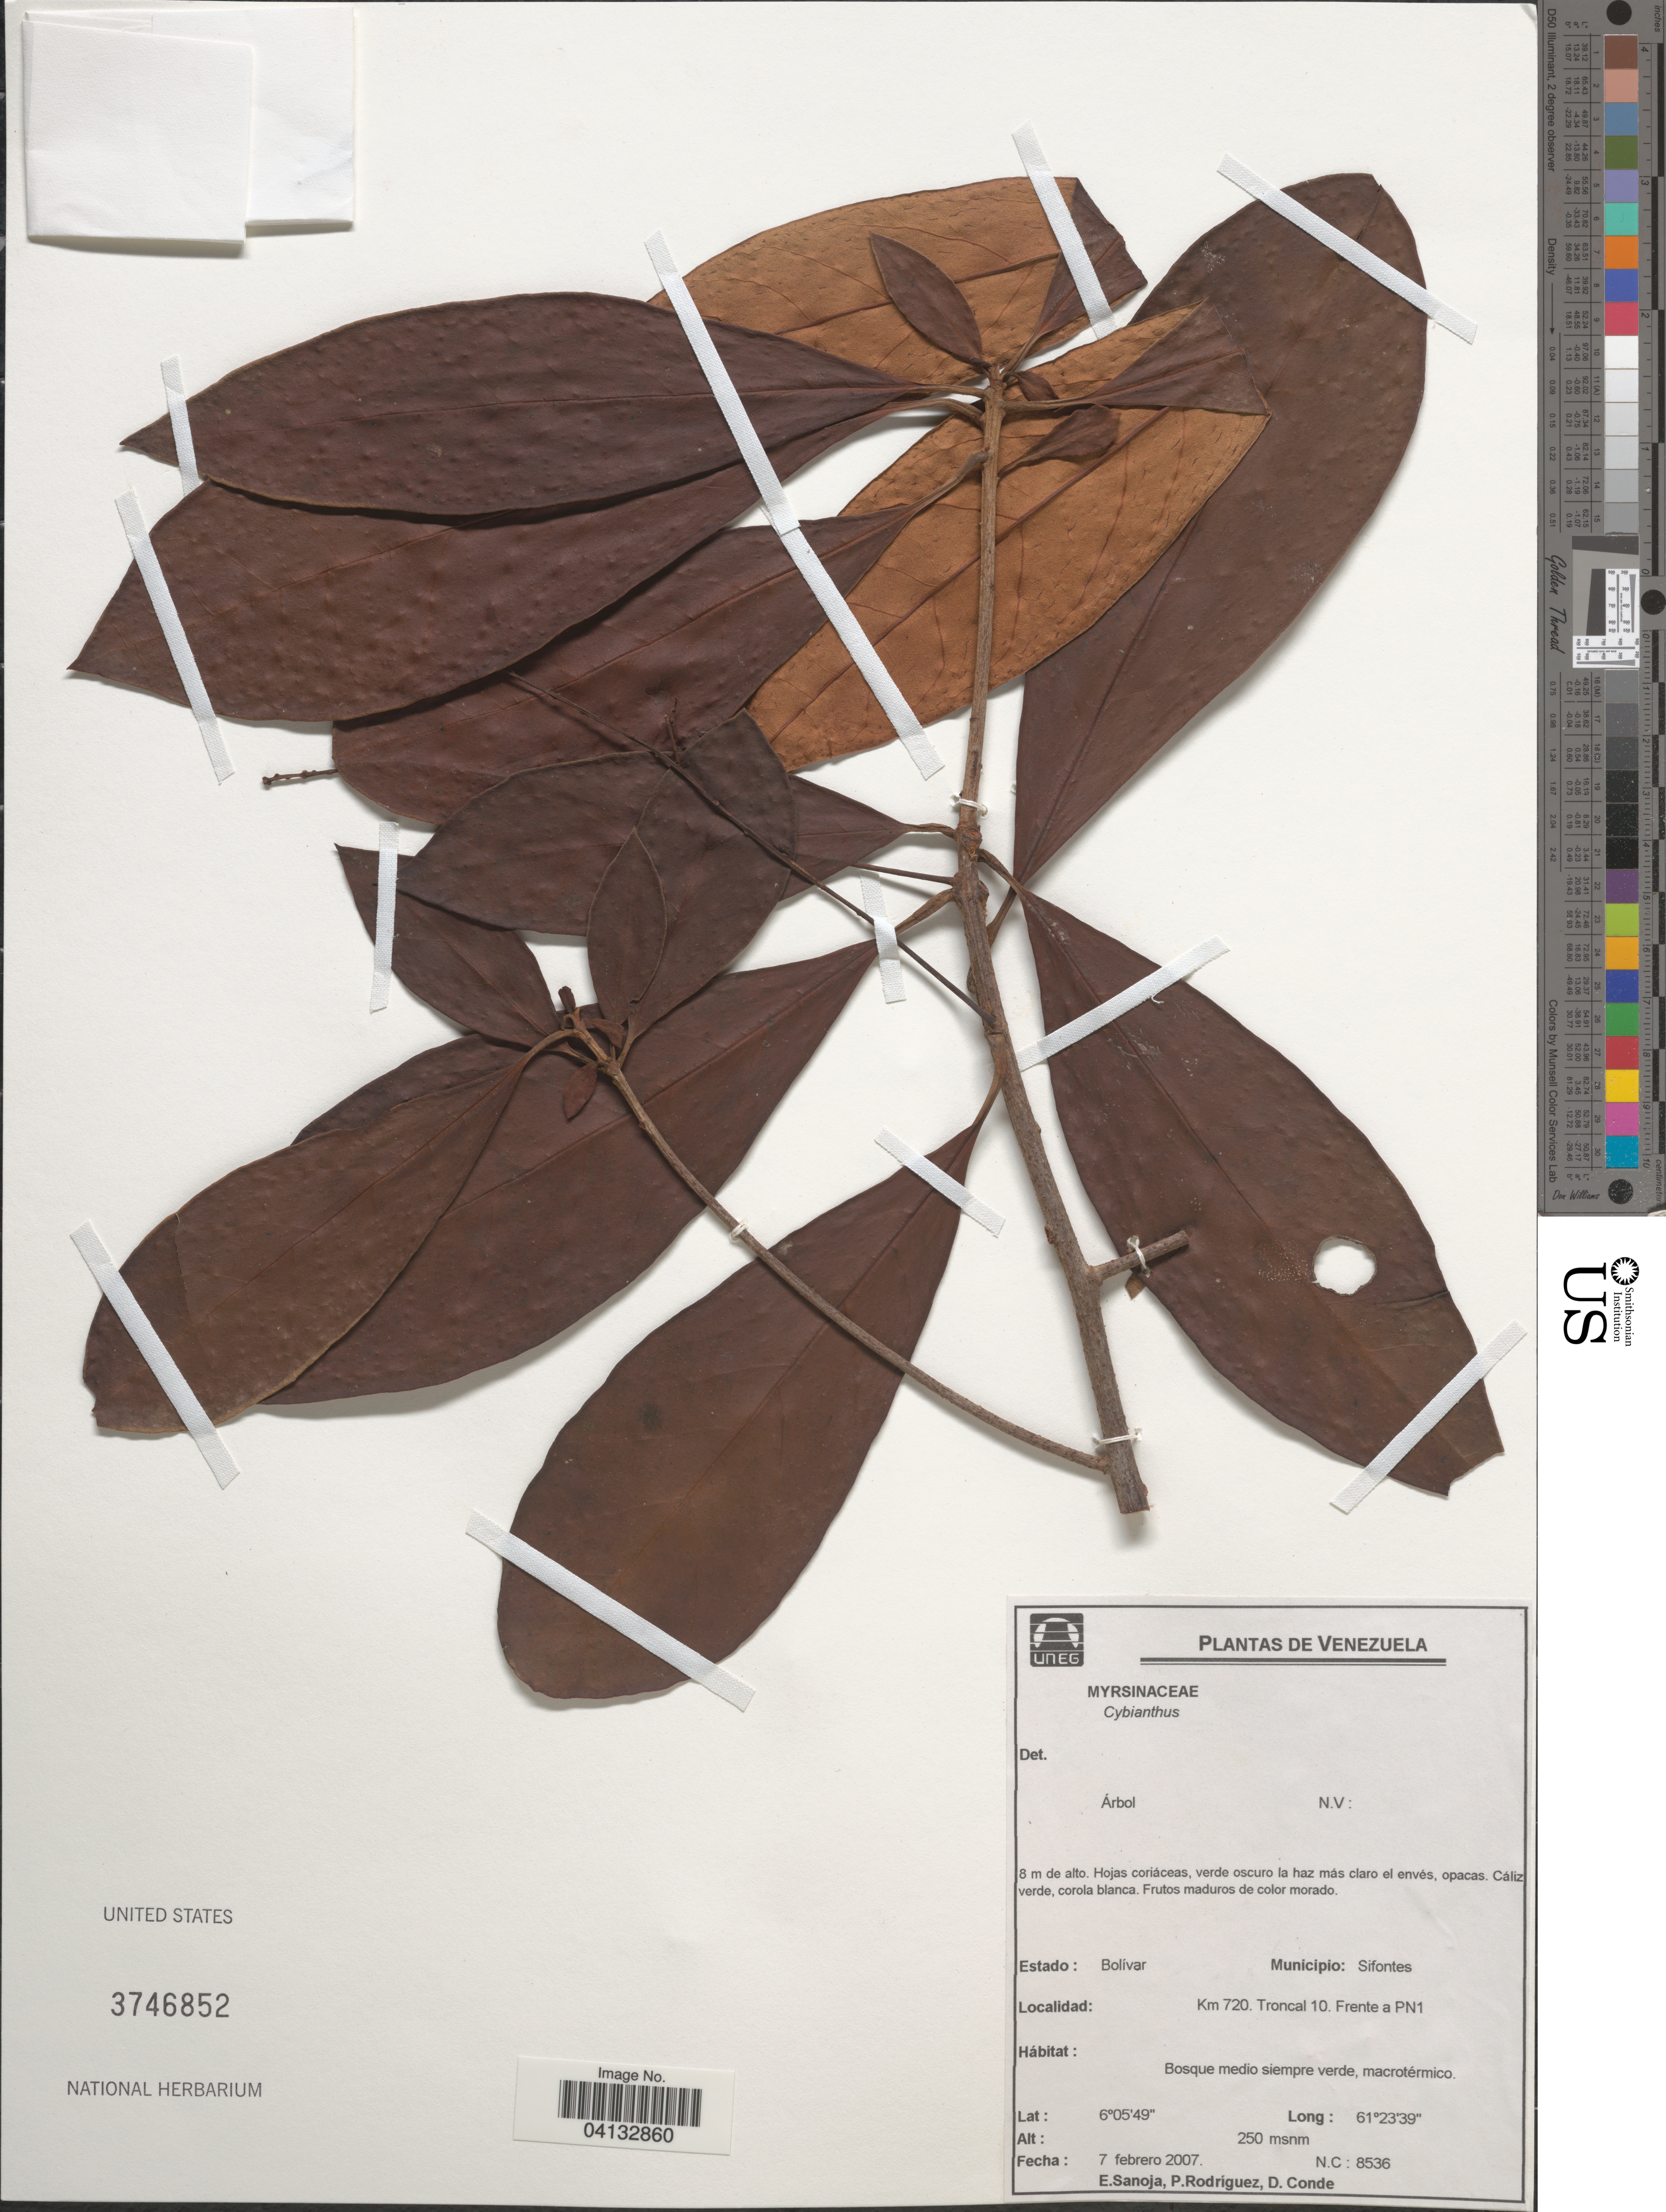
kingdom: Plantae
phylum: Tracheophyta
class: Magnoliopsida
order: Ericales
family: Primulaceae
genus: Cybianthus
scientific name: Cybianthus sp.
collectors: E. Sanoja, P. Rodríguez & D. Conde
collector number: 8536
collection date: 2007-02-07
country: Venezuela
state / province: Bolivar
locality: Municipio: Sifontes. Km 720. Troncal 10. Frente a PN1.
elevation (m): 250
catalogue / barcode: US 3746852